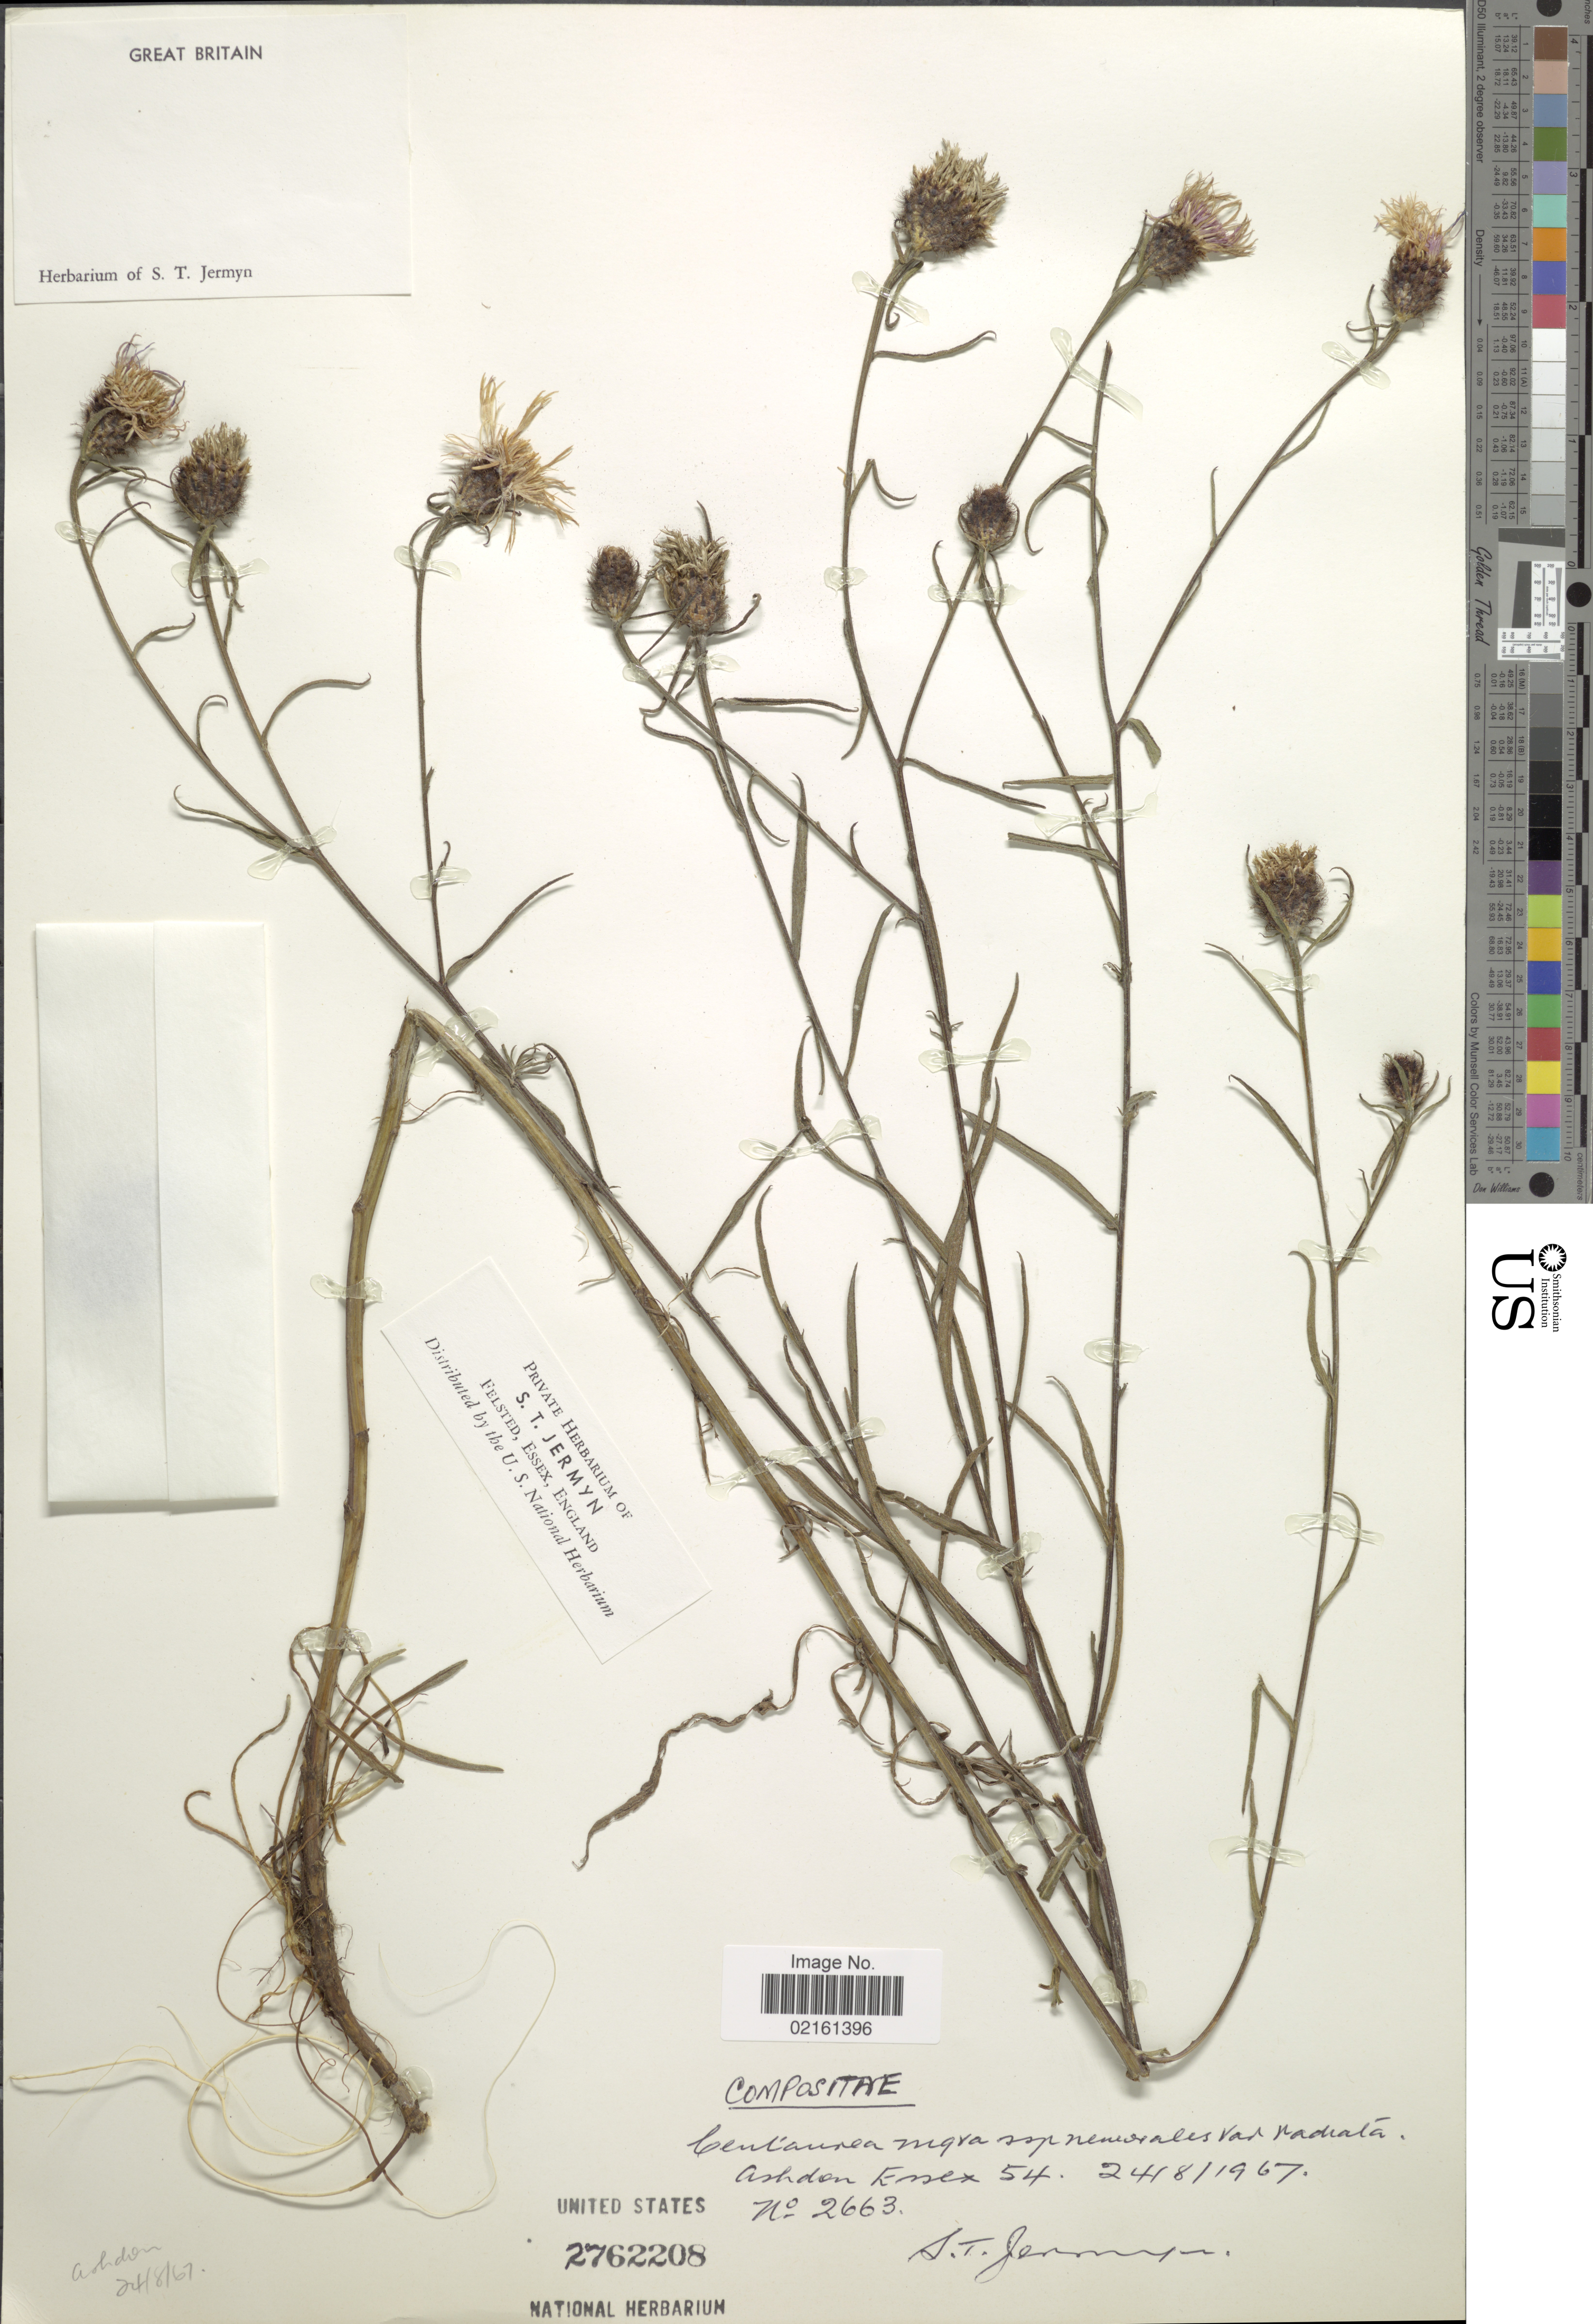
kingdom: Plantae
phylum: Tracheophyta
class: Magnoliopsida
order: Asterales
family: Asteraceae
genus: Centaurea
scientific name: Centaurea nigra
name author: L.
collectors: S. Jermyn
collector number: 2663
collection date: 1967-08-24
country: United Kingdom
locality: Great Britain, Ashdon Essex 54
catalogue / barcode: US 2762208